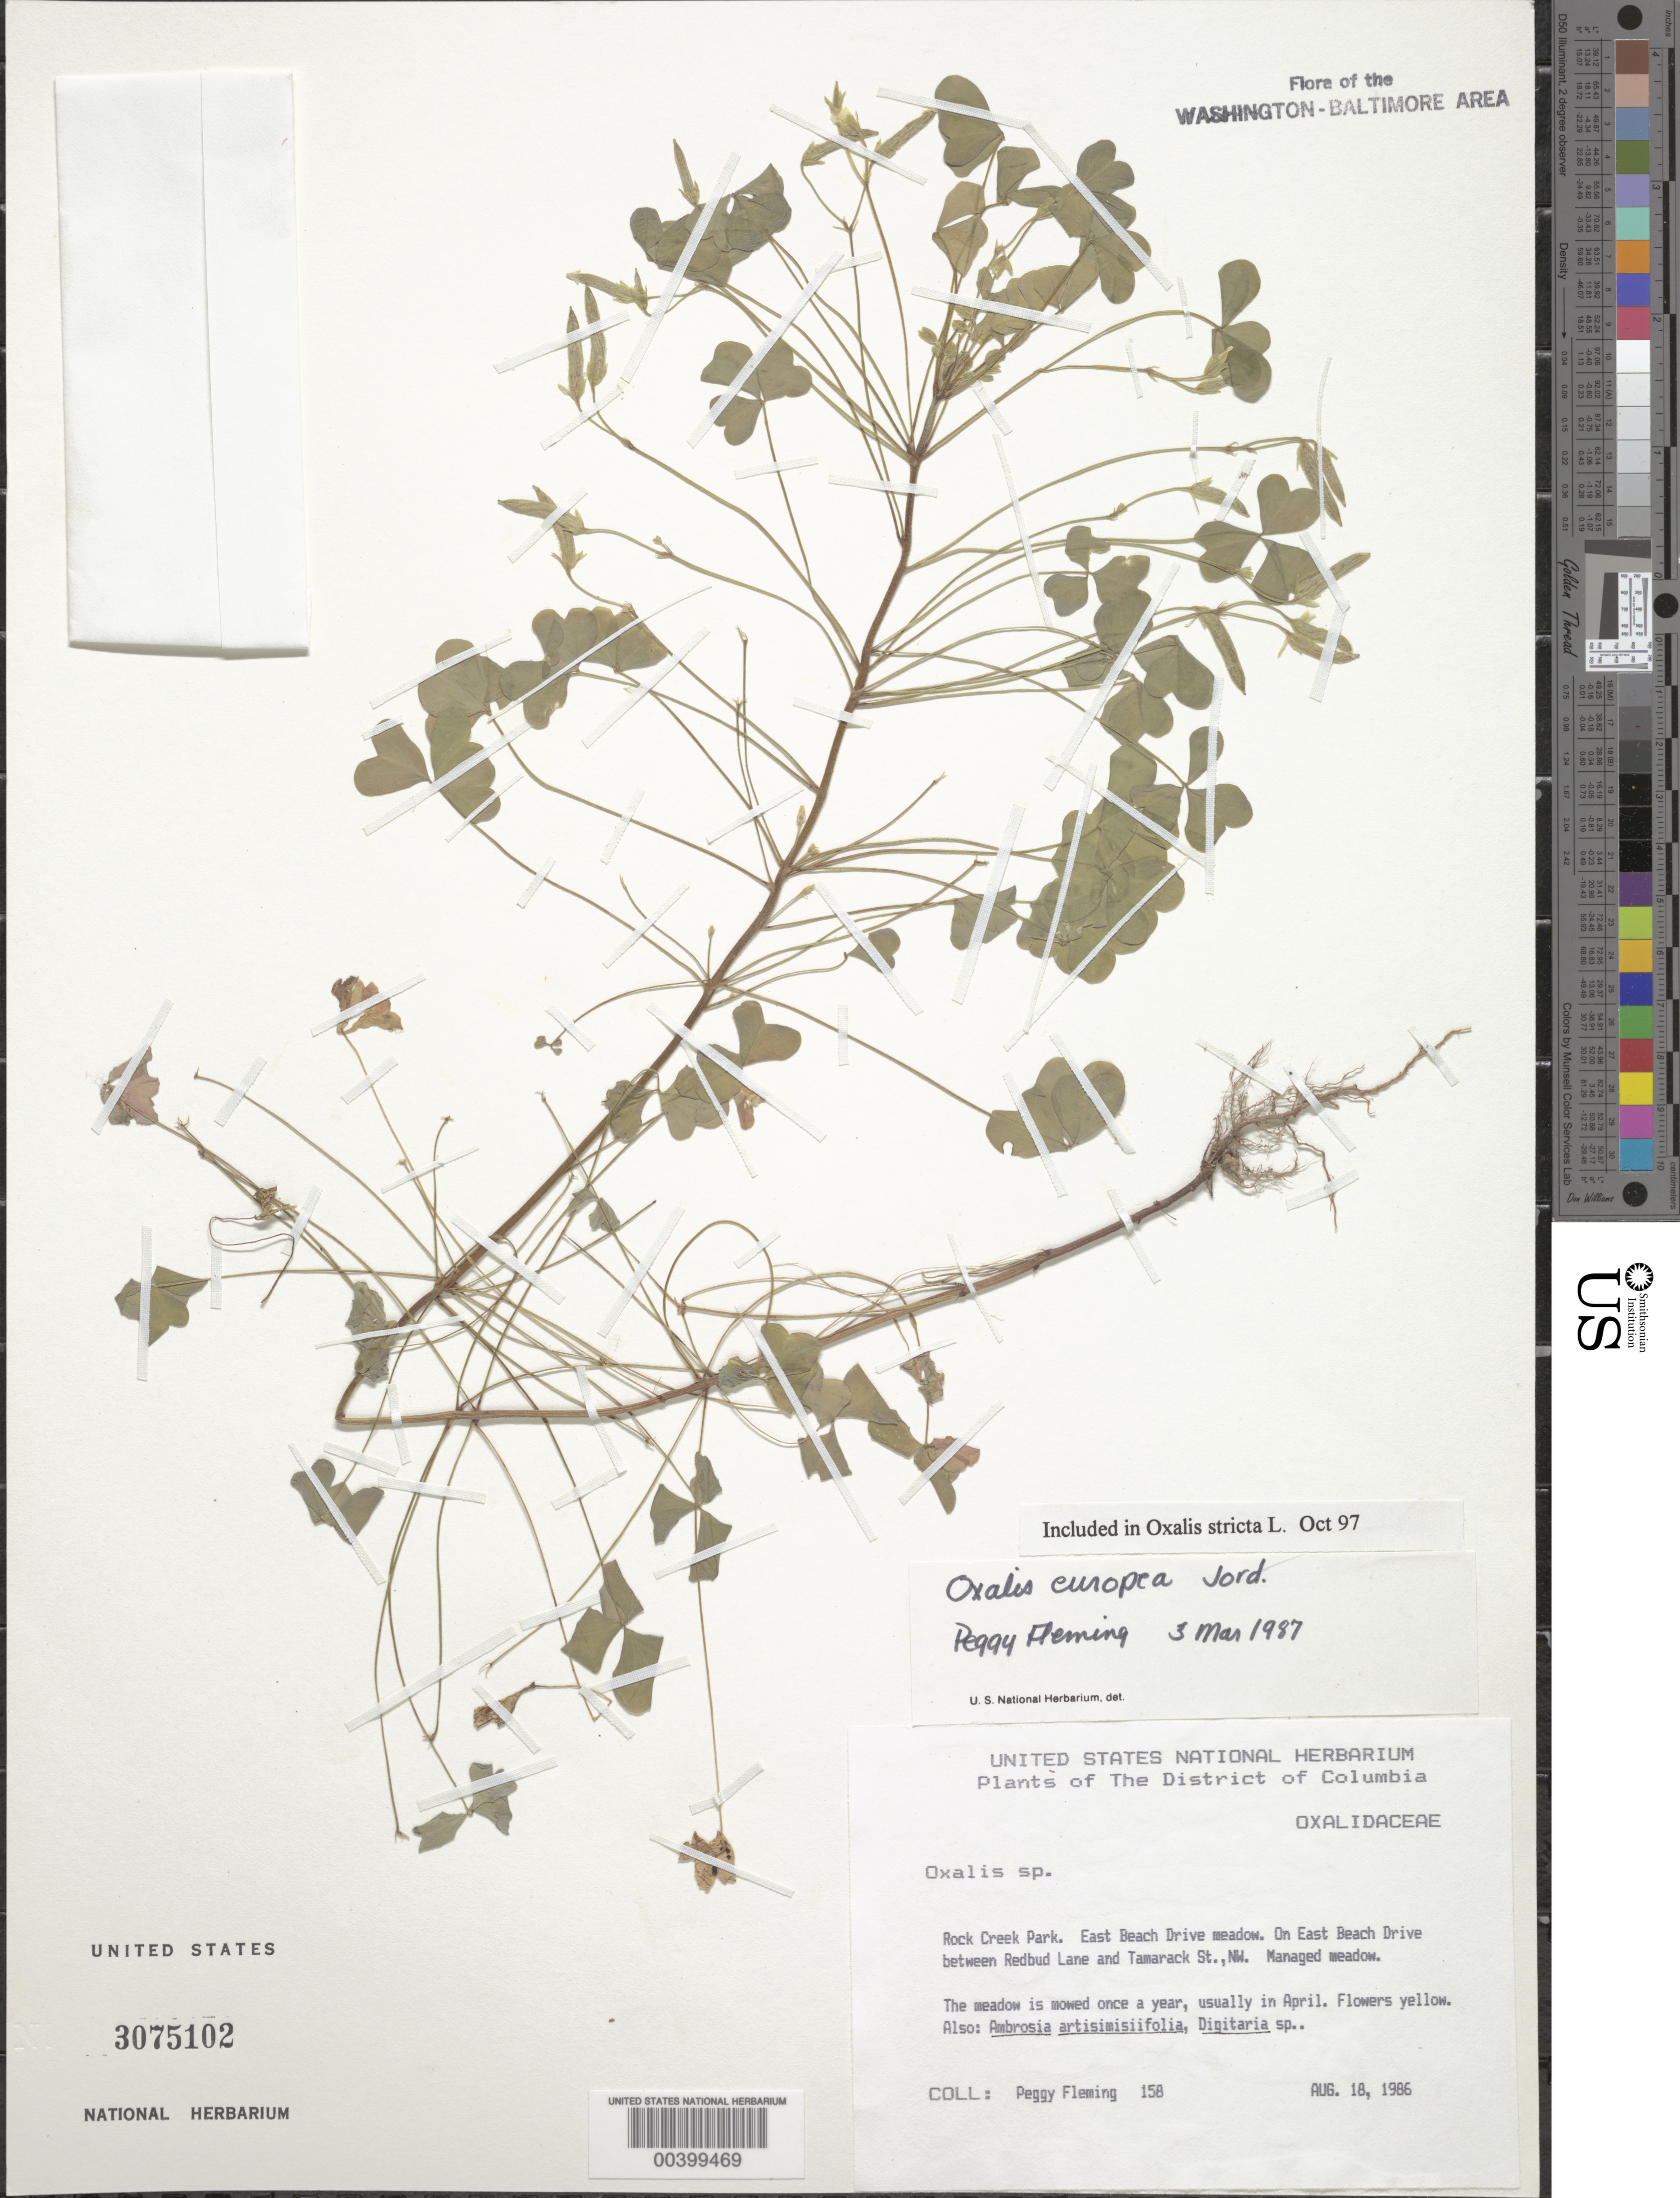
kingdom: Plantae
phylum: Tracheophyta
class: Magnoliopsida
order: Oxalidales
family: Oxalidaceae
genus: Oxalis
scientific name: Oxalis stricta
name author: L.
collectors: P. Fleming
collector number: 158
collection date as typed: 18 Aug 1986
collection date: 1986-08-18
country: United States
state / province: District of Columbia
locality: Rock Creek Park, E Beach Dr Rock Creek Park and Vicinity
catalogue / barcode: US 3075102